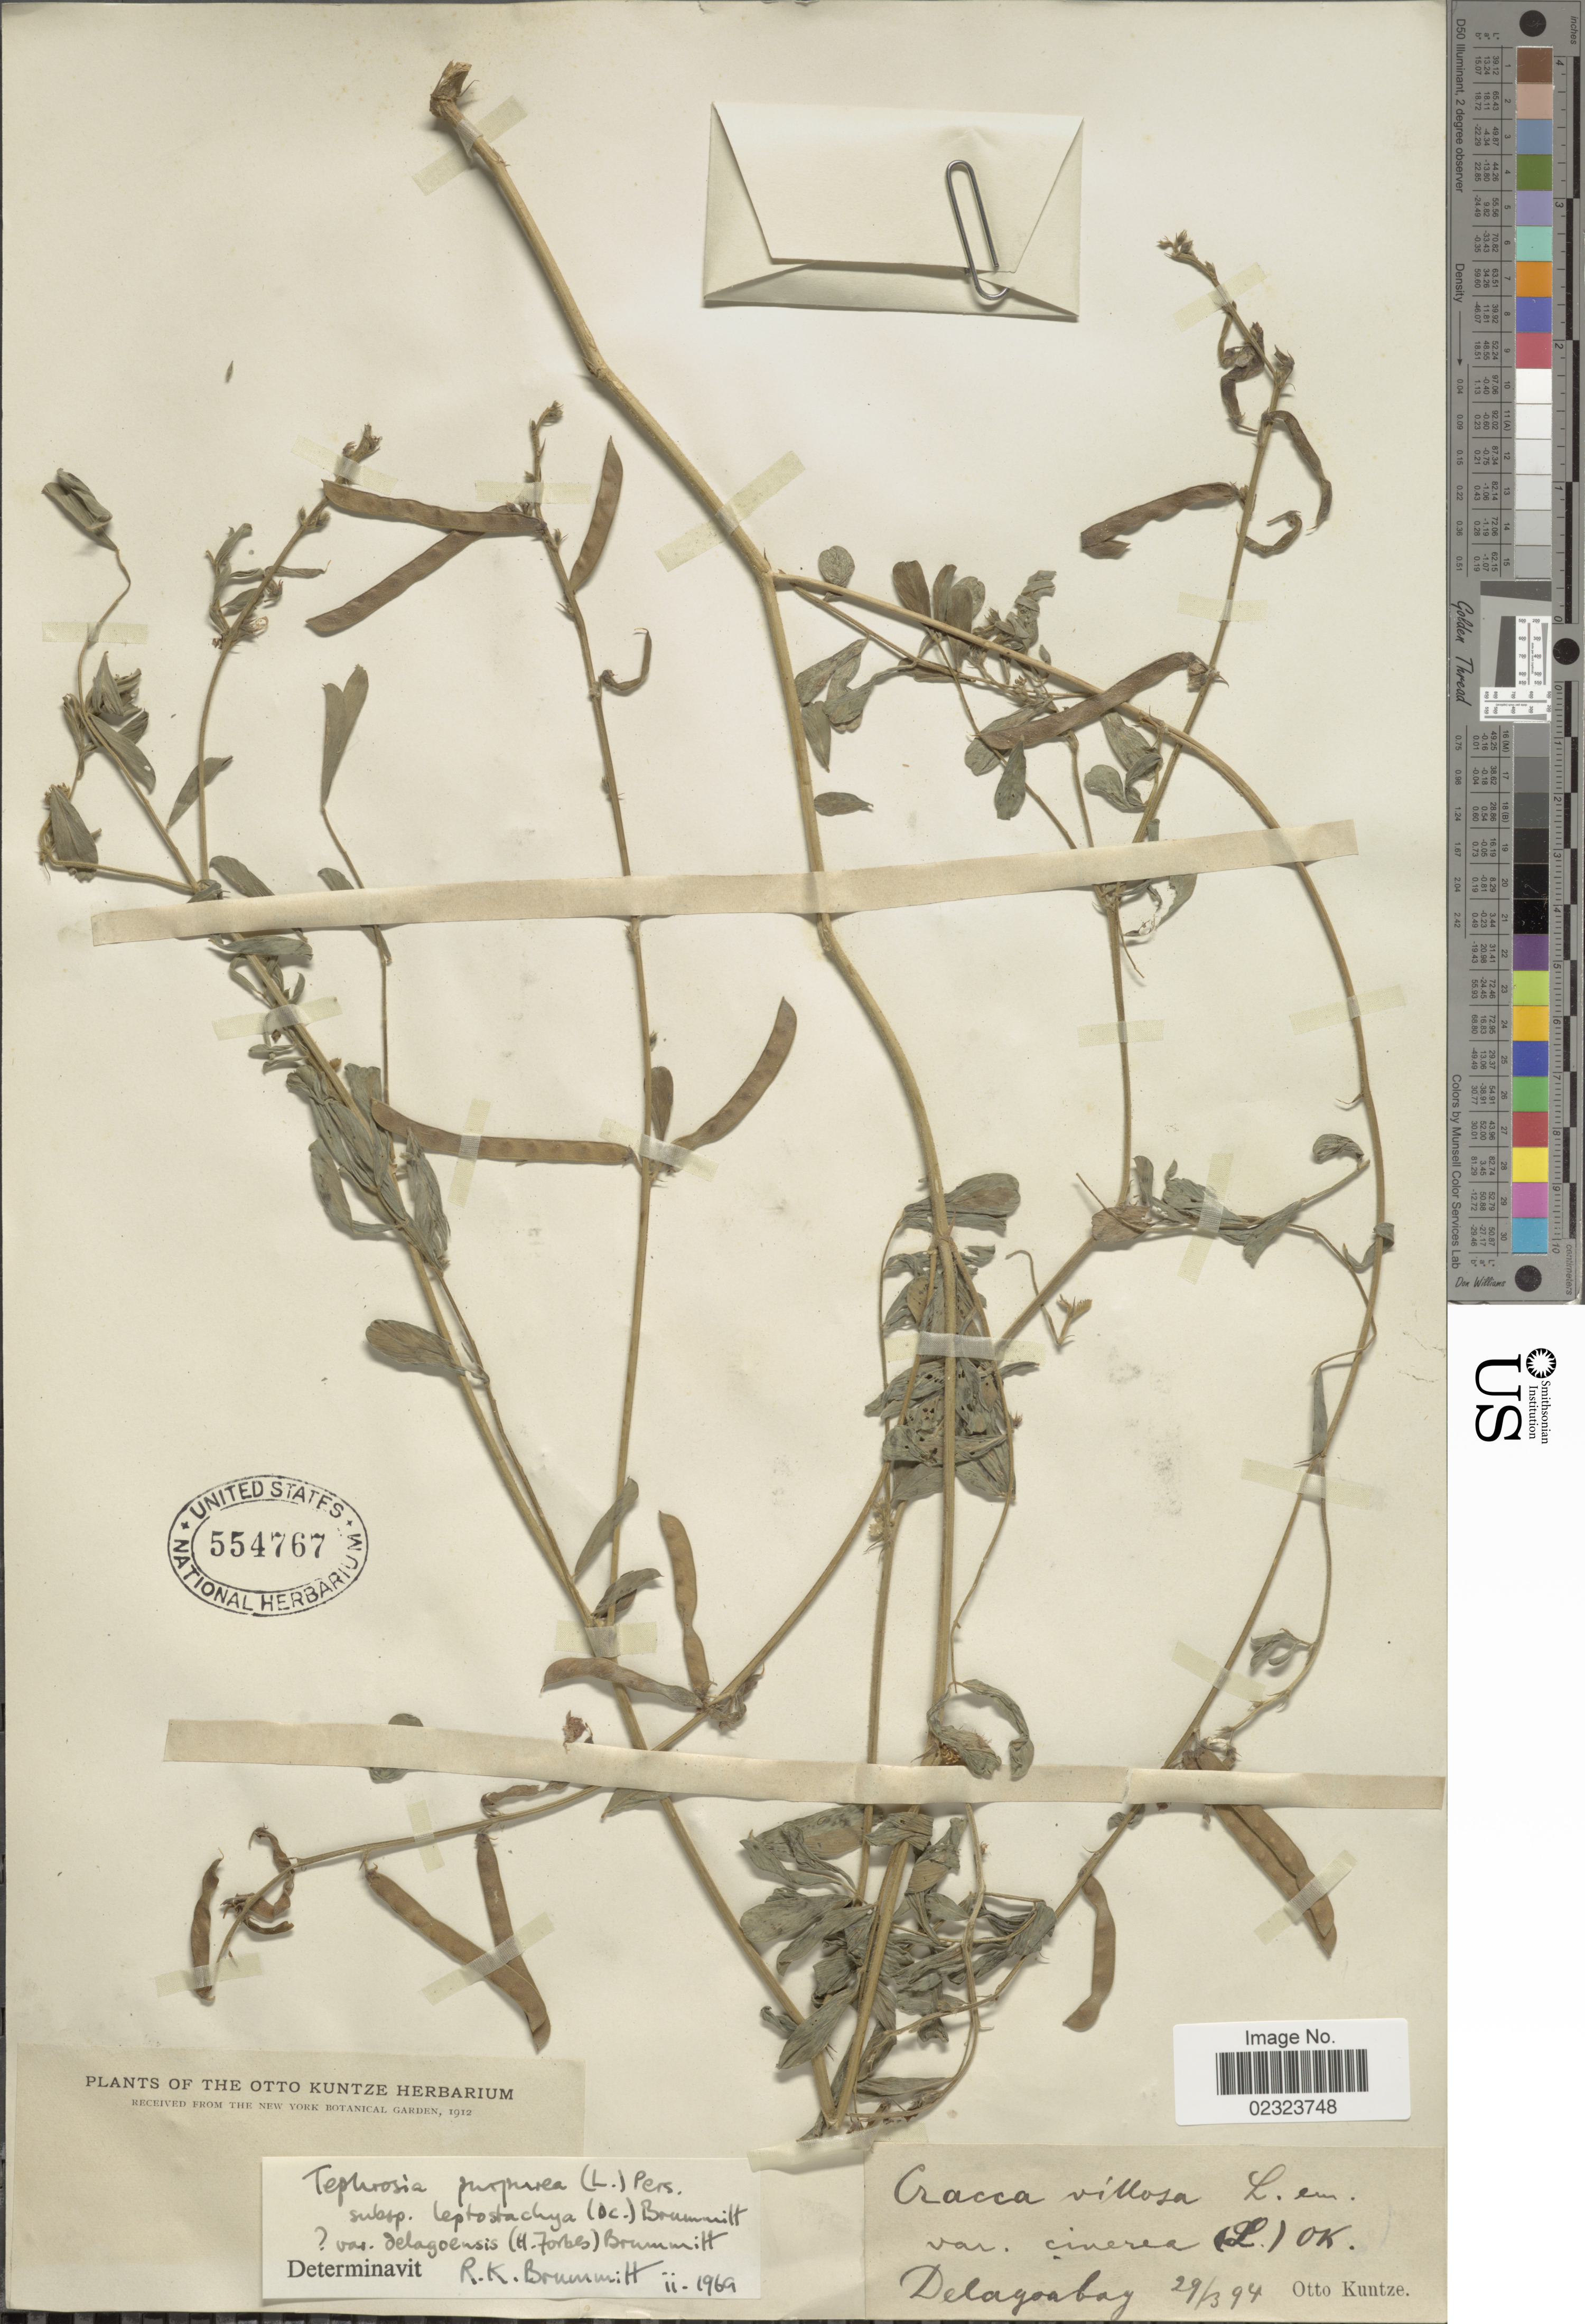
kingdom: Plantae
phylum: Tracheophyta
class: Magnoliopsida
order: Fabales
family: Fabaceae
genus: Tephrosia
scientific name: Tephrosia purpurea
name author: (L.) Pers.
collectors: C.E.O. Kuntze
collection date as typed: Transcribed d/m/y: 29/3/94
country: Mozambique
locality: Delagoabay.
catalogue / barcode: US 554767